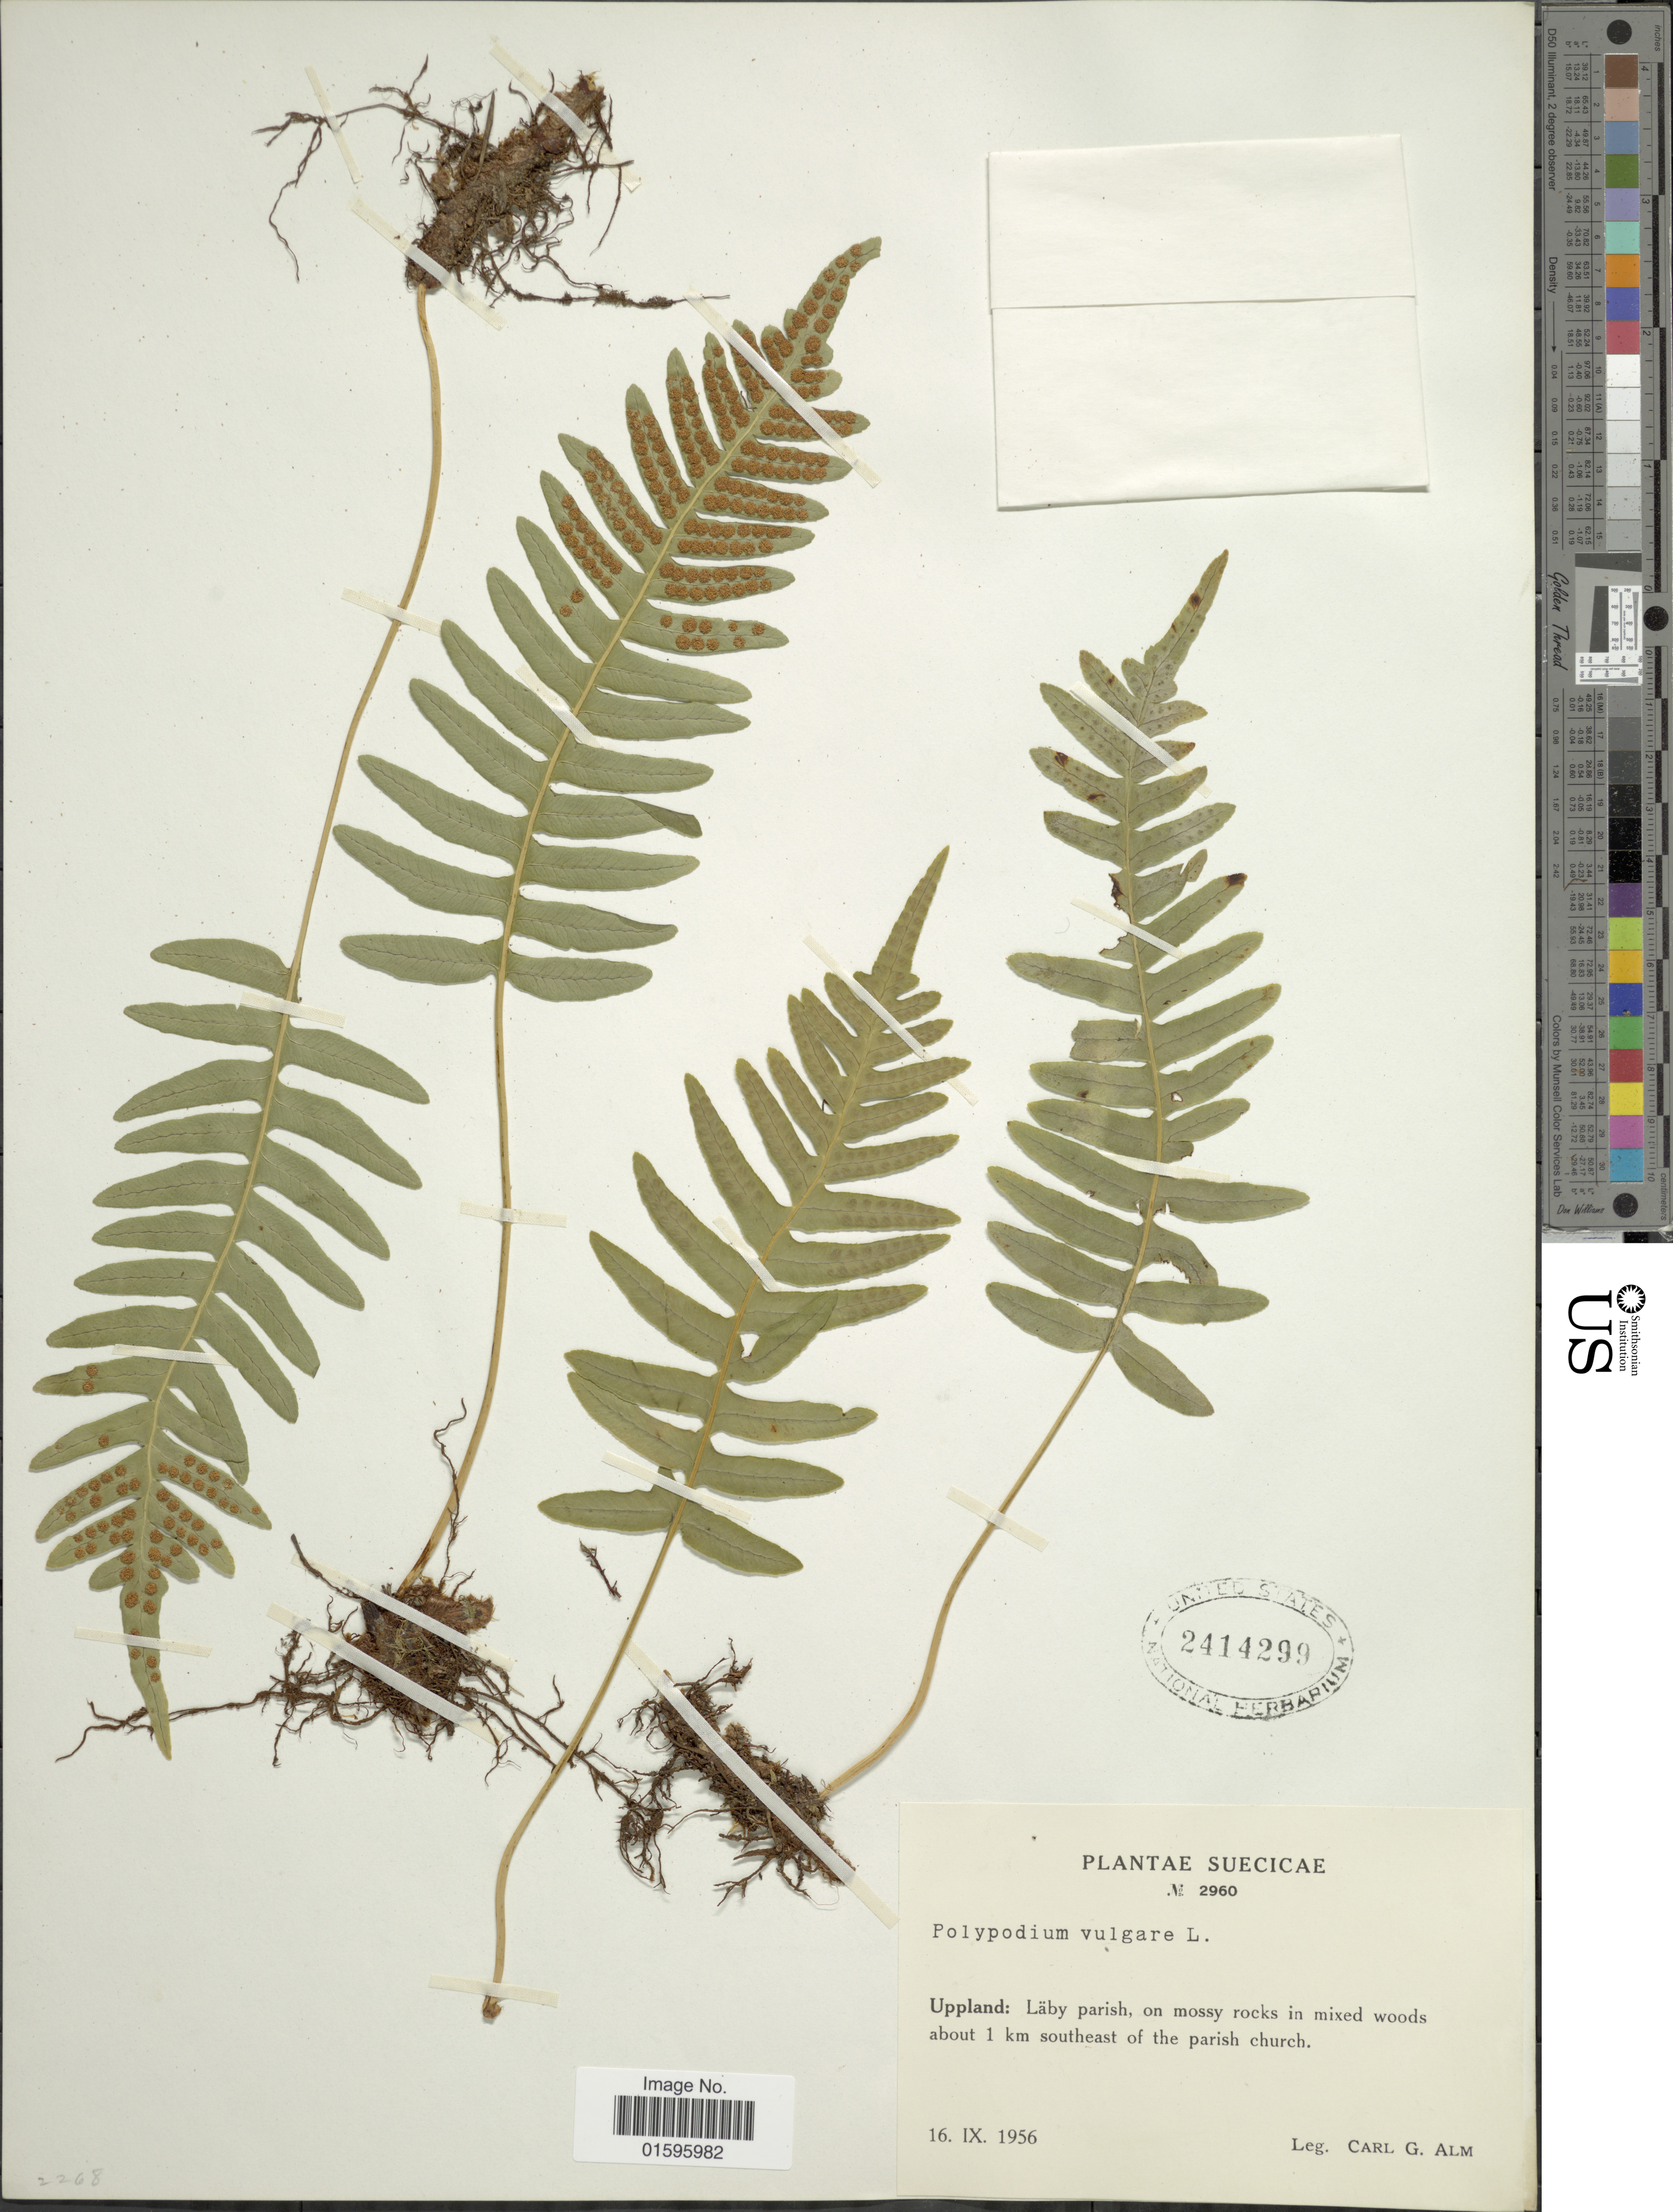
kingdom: Plantae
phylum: Tracheophyta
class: Polypodiopsida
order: Polypodiales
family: Polypodiaceae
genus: Polypodium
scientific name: Polypodium vulgare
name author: L.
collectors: C. G. Alm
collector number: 2960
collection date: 1956-09-16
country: Sweden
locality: Suecicae, Uppland: Laby parish, about 1 km southeast of the parish church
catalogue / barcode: US 2414299